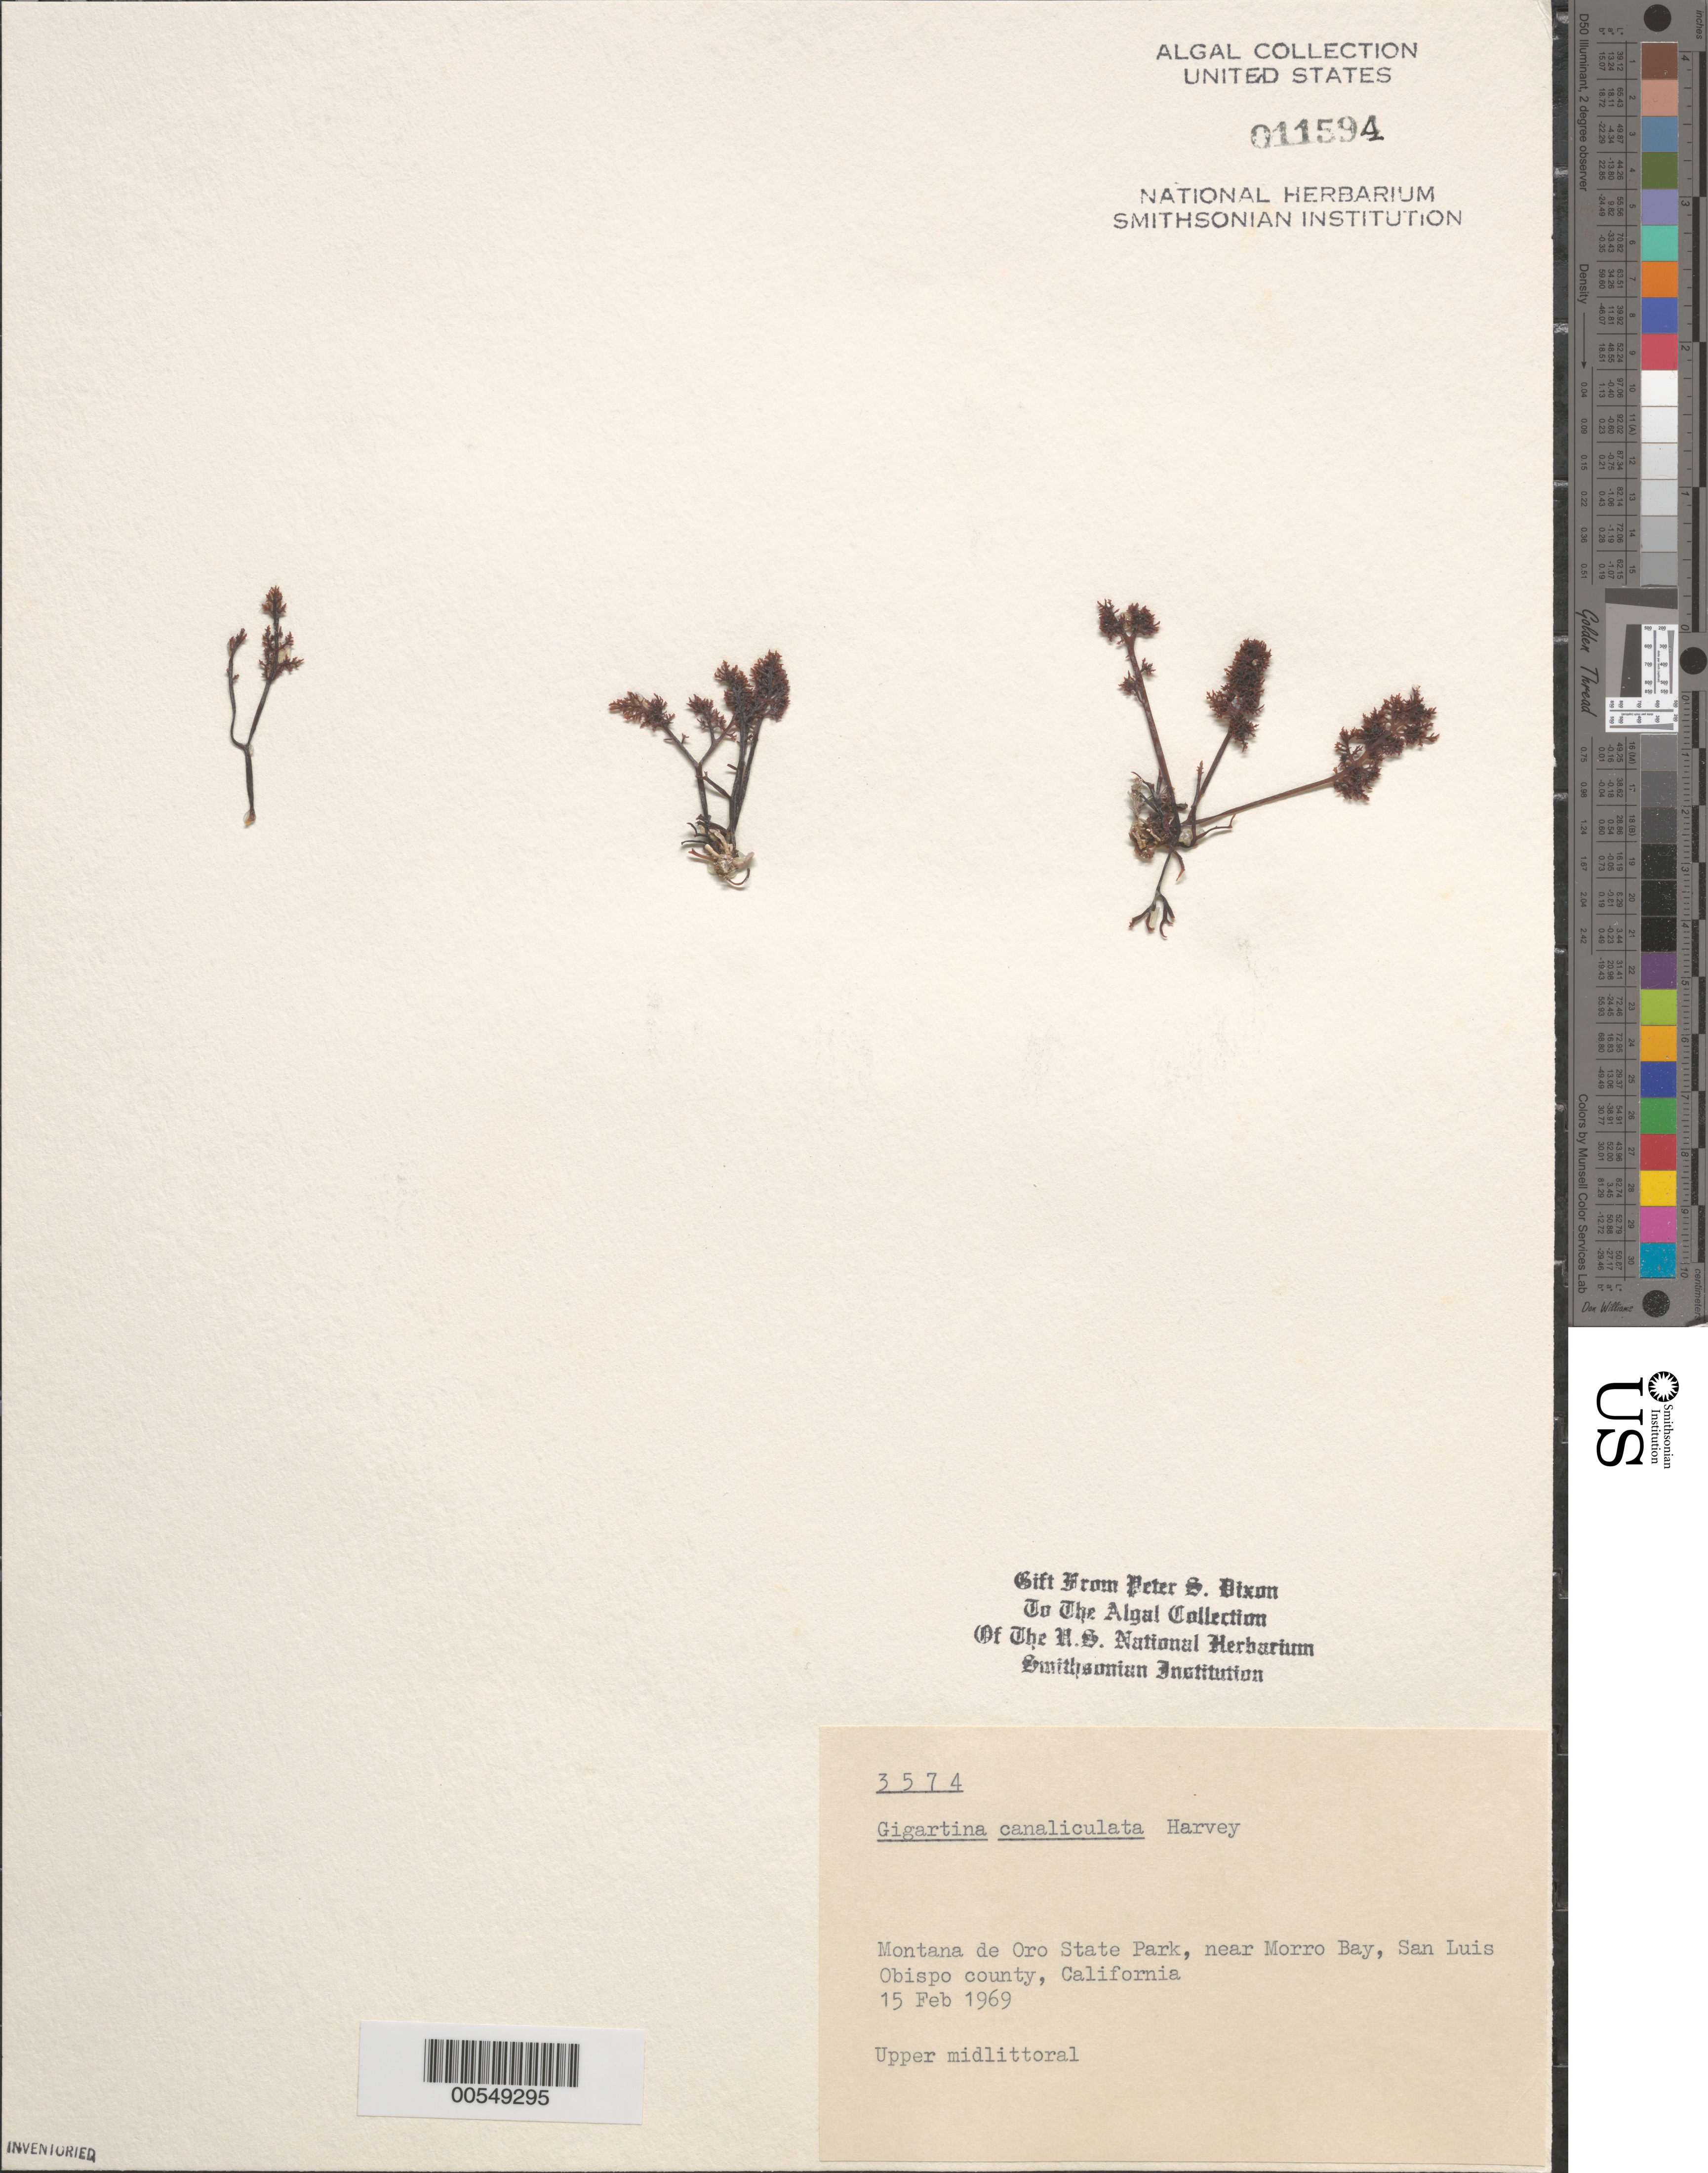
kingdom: Plantae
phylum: Rhodophyta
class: Florideophyceae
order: Gigartinales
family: Gigartinaceae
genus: Chondracanthus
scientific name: Chondracanthus canaliculatus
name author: (Harv.) Guiry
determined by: Algae name updating Project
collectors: P. S. Dixon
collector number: PSD 3574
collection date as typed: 15 Feb 1969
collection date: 1969-02-15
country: United States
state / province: California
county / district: San Luis Obispo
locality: Montana de Oro State Park, near Morro Bay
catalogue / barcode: US 11594